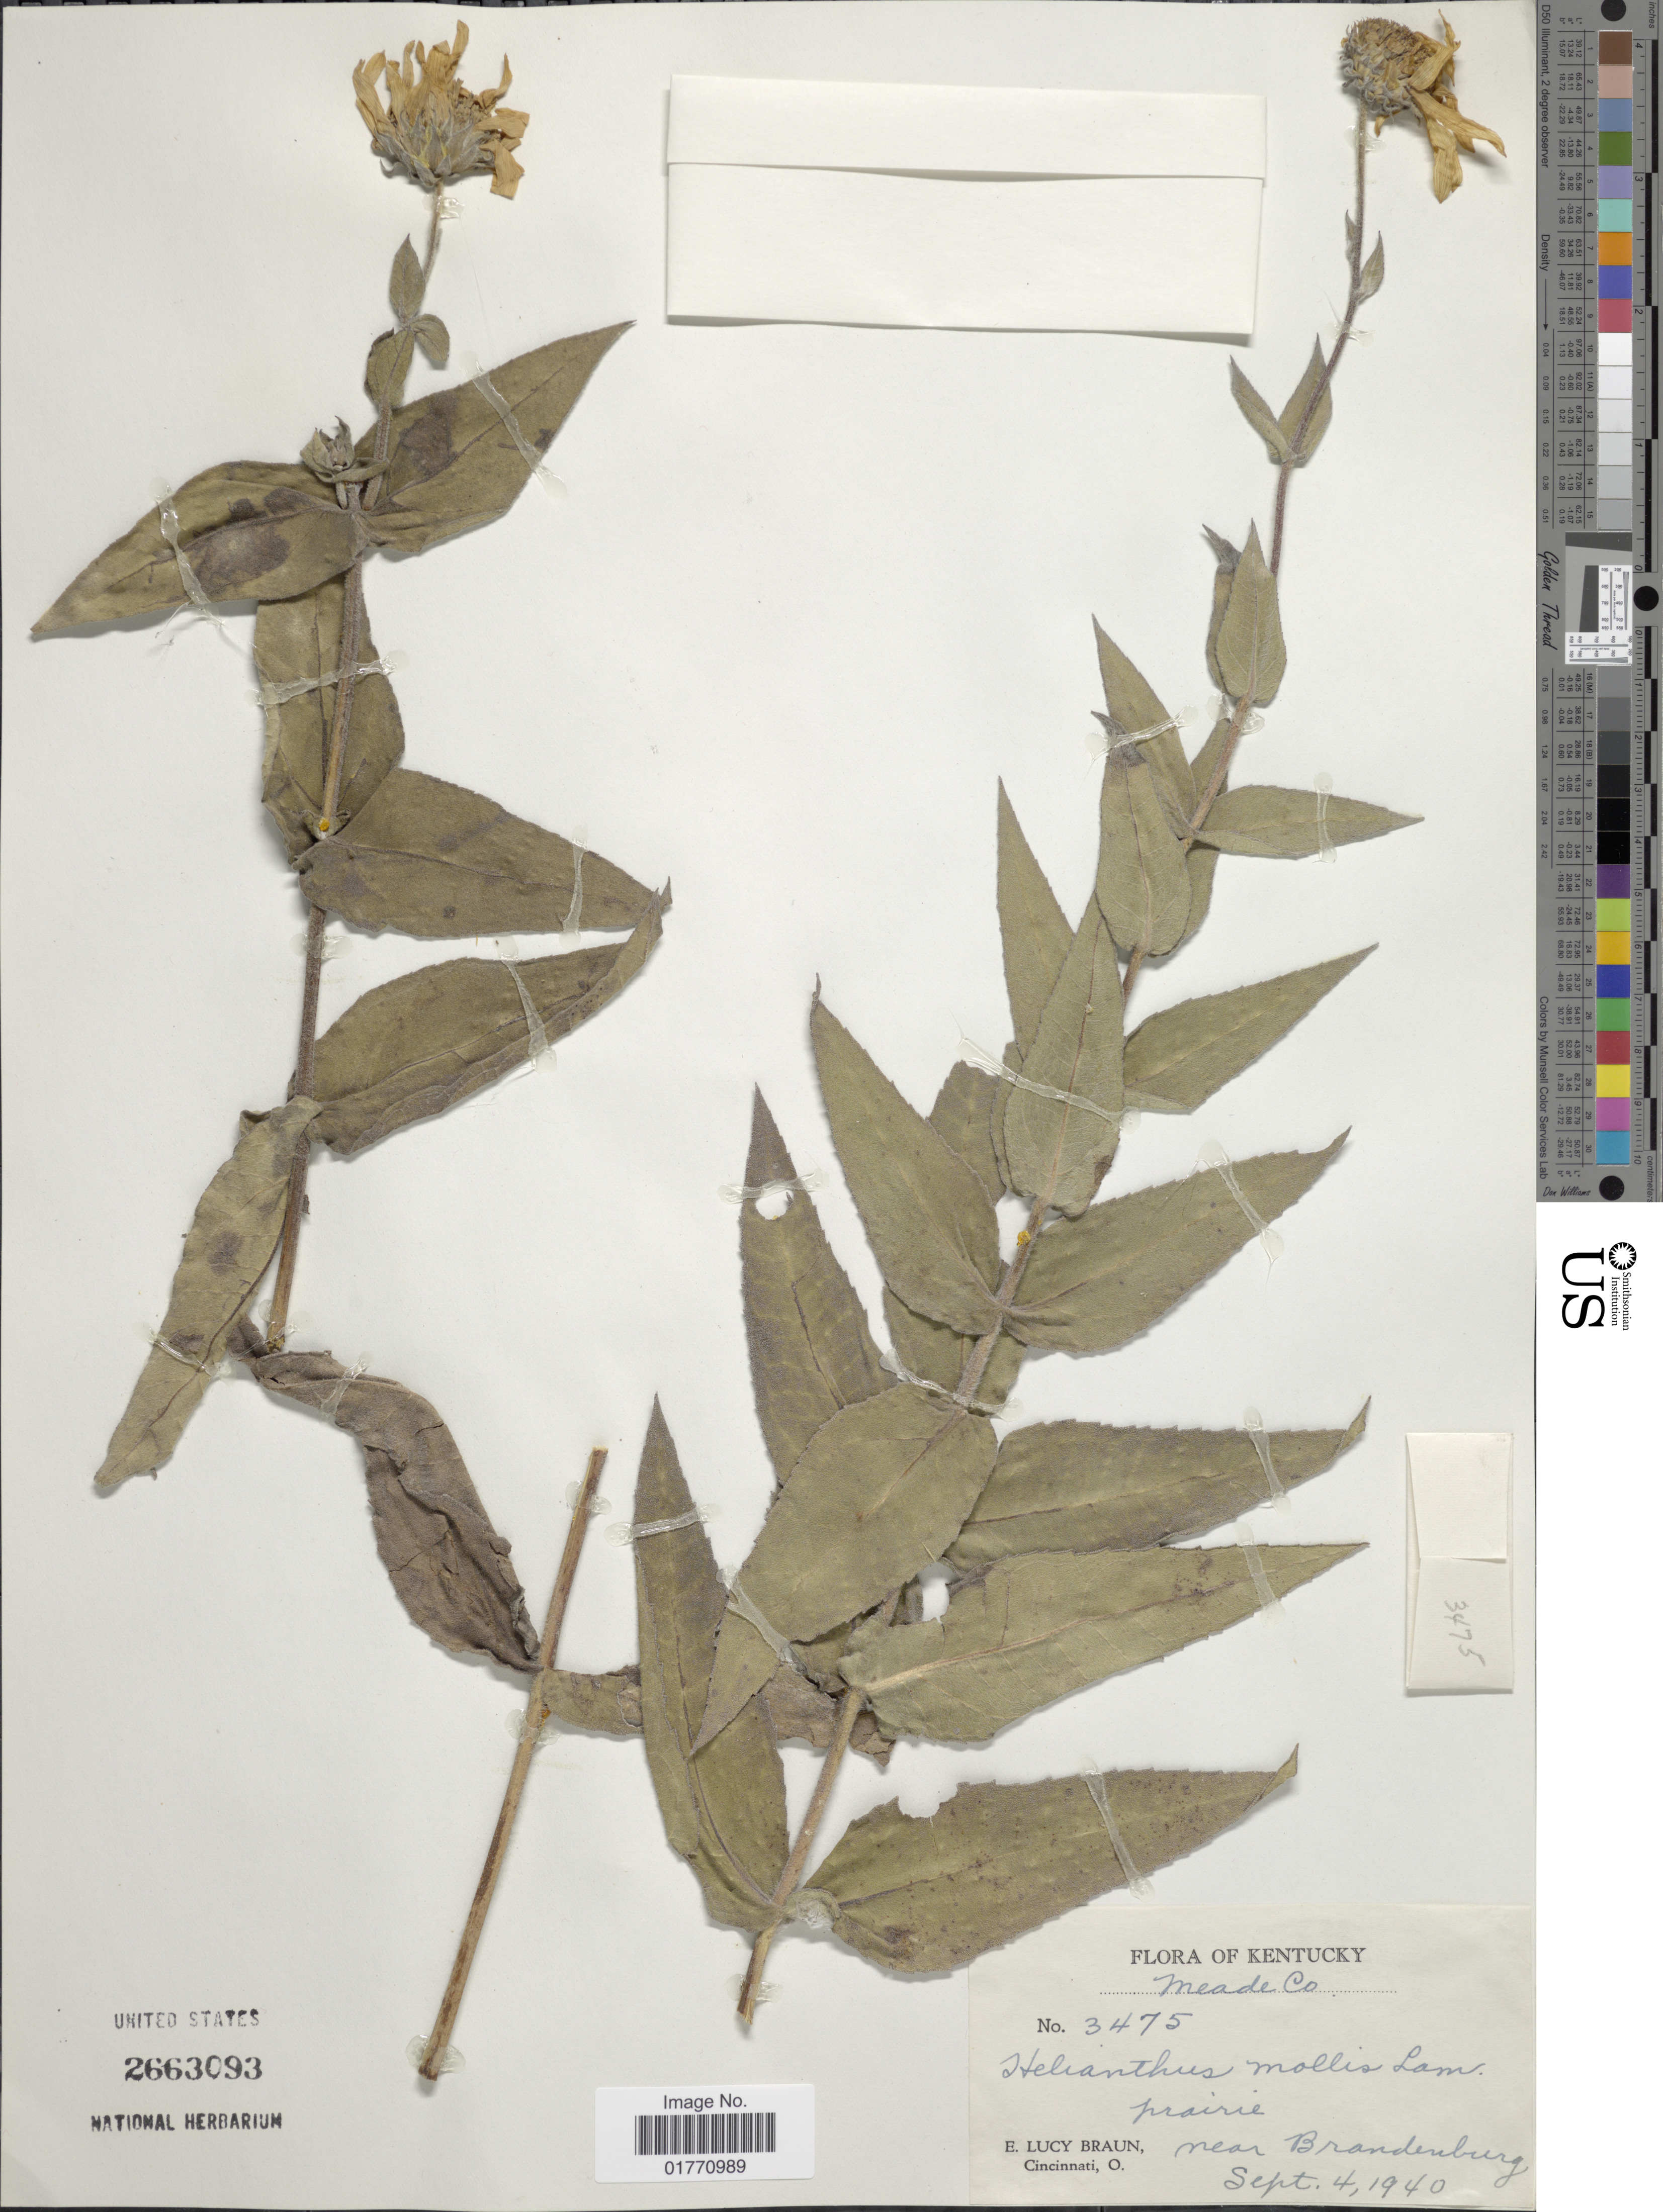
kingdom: Plantae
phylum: Tracheophyta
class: Magnoliopsida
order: Asterales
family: Asteraceae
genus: Helianthus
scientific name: Helianthus mollis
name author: Lam.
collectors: E. L. Braun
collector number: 3475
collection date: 1940-09-04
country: United States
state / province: Kentucky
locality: Meade Co., prairie, near Brandenburg.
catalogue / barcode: US 2663093